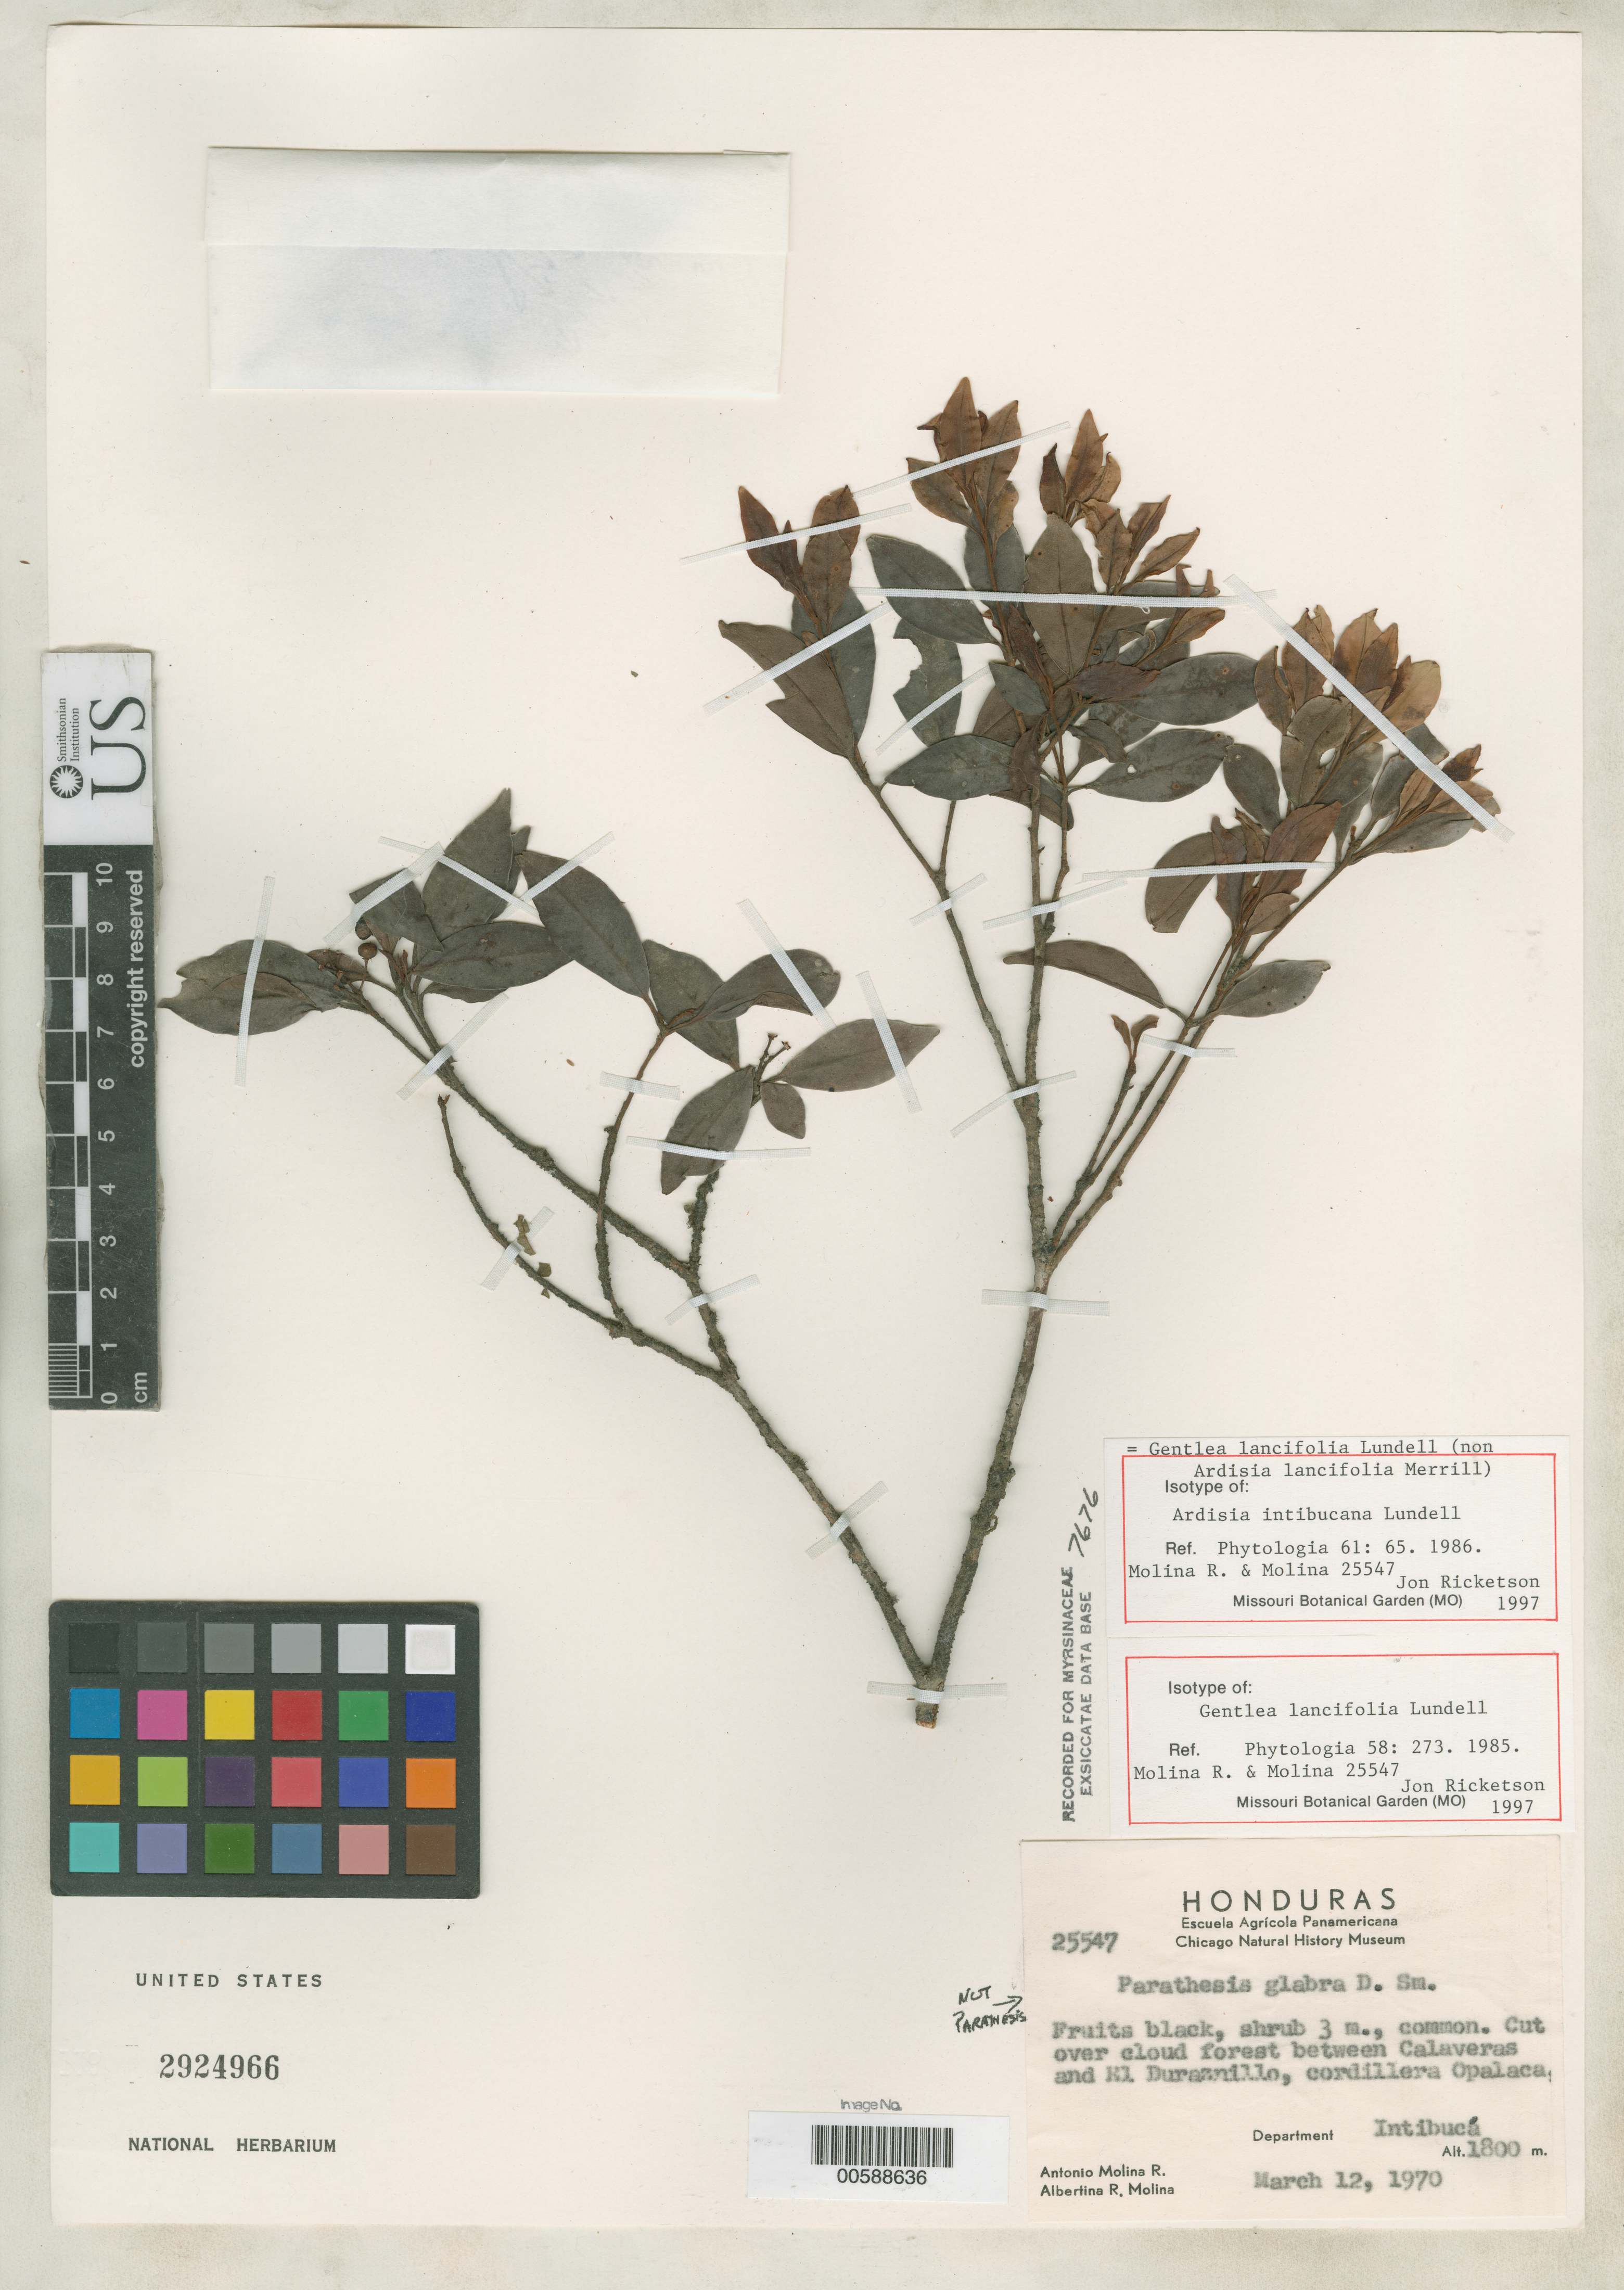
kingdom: Plantae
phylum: Tracheophyta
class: Magnoliopsida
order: Ericales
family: Primulaceae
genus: Gentlea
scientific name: Gentlea lancifolia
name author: Lundell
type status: Isotype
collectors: A. Molina R. & A. Molina R.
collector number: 25547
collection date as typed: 12 Mar 1970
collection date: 1970-03-12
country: Honduras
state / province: Intibucá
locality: Between Calaveras & El Duraznillo, Cordillera Opalaca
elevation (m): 1800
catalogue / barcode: US 2924966